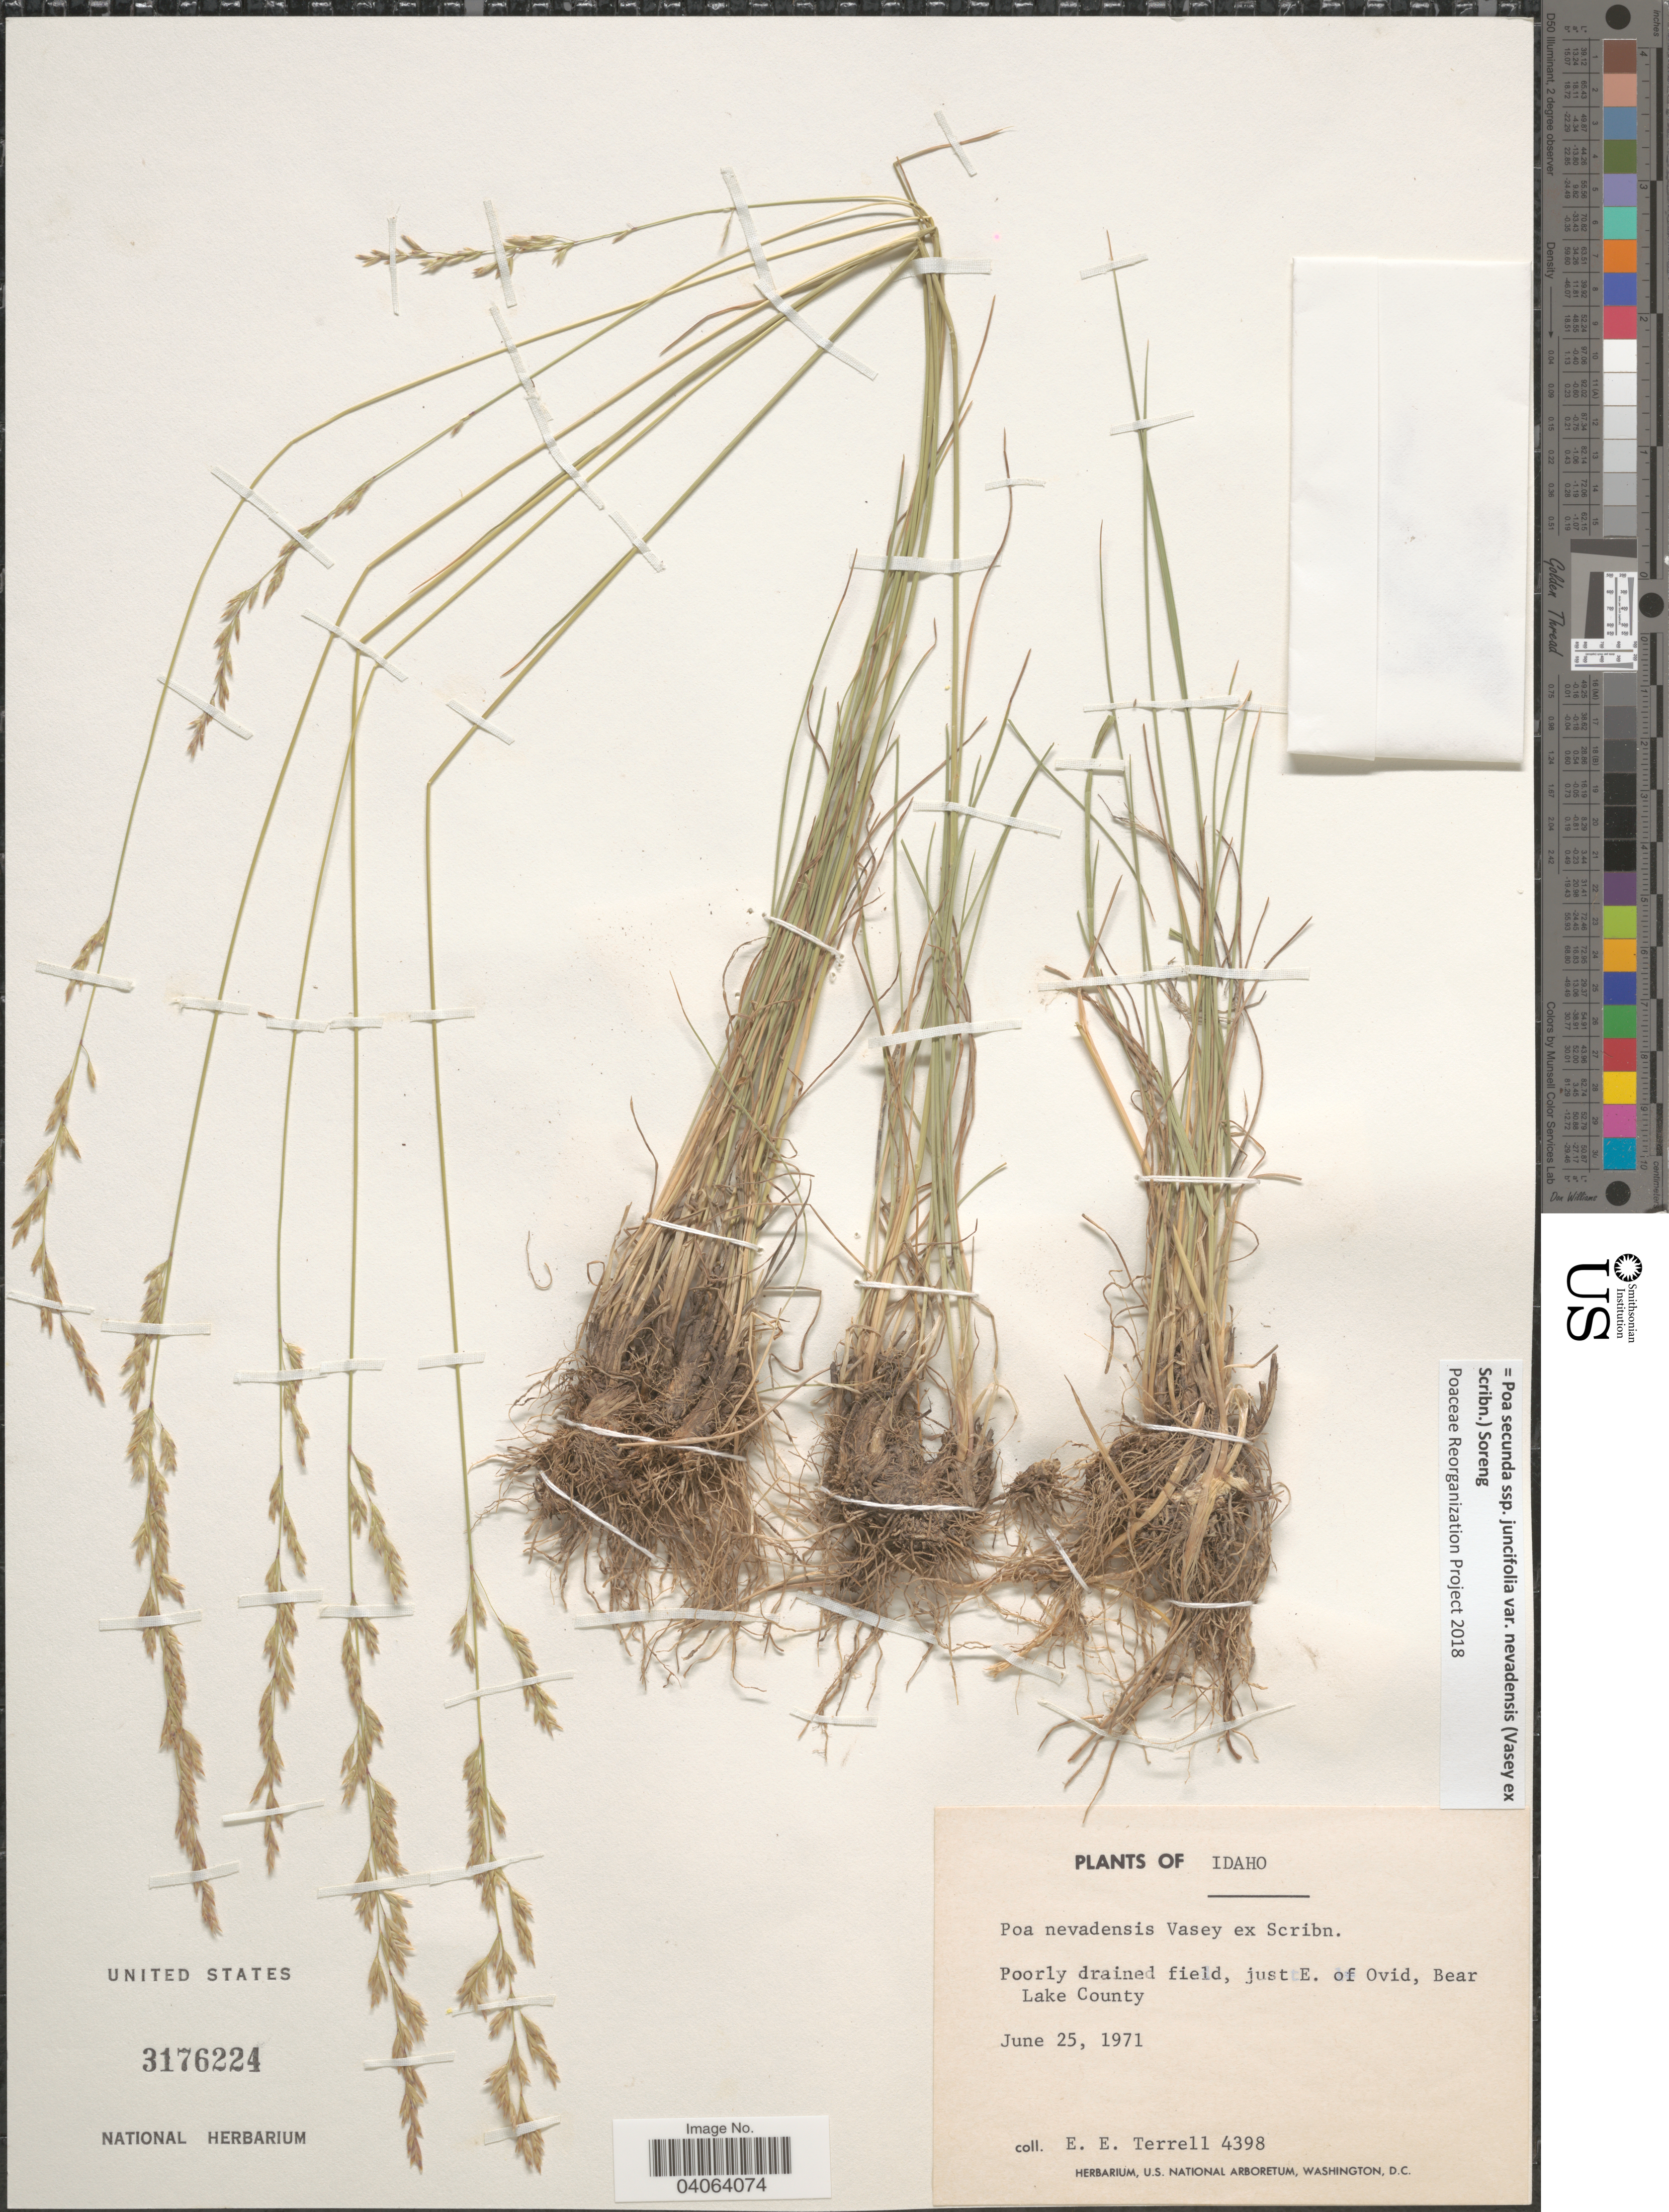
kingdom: Plantae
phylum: Tracheophyta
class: Liliopsida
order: Poales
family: Poaceae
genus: Poa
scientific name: Poa secunda subsp. juncifolia var. nevadensis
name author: (Vasey ex Scribn.) Soreng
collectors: E. E. Terrell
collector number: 4398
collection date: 1971-06-25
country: United States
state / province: Idaho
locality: Poorly drained field, just E. of Ovid, Bear Lake County.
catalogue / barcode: US 3176224